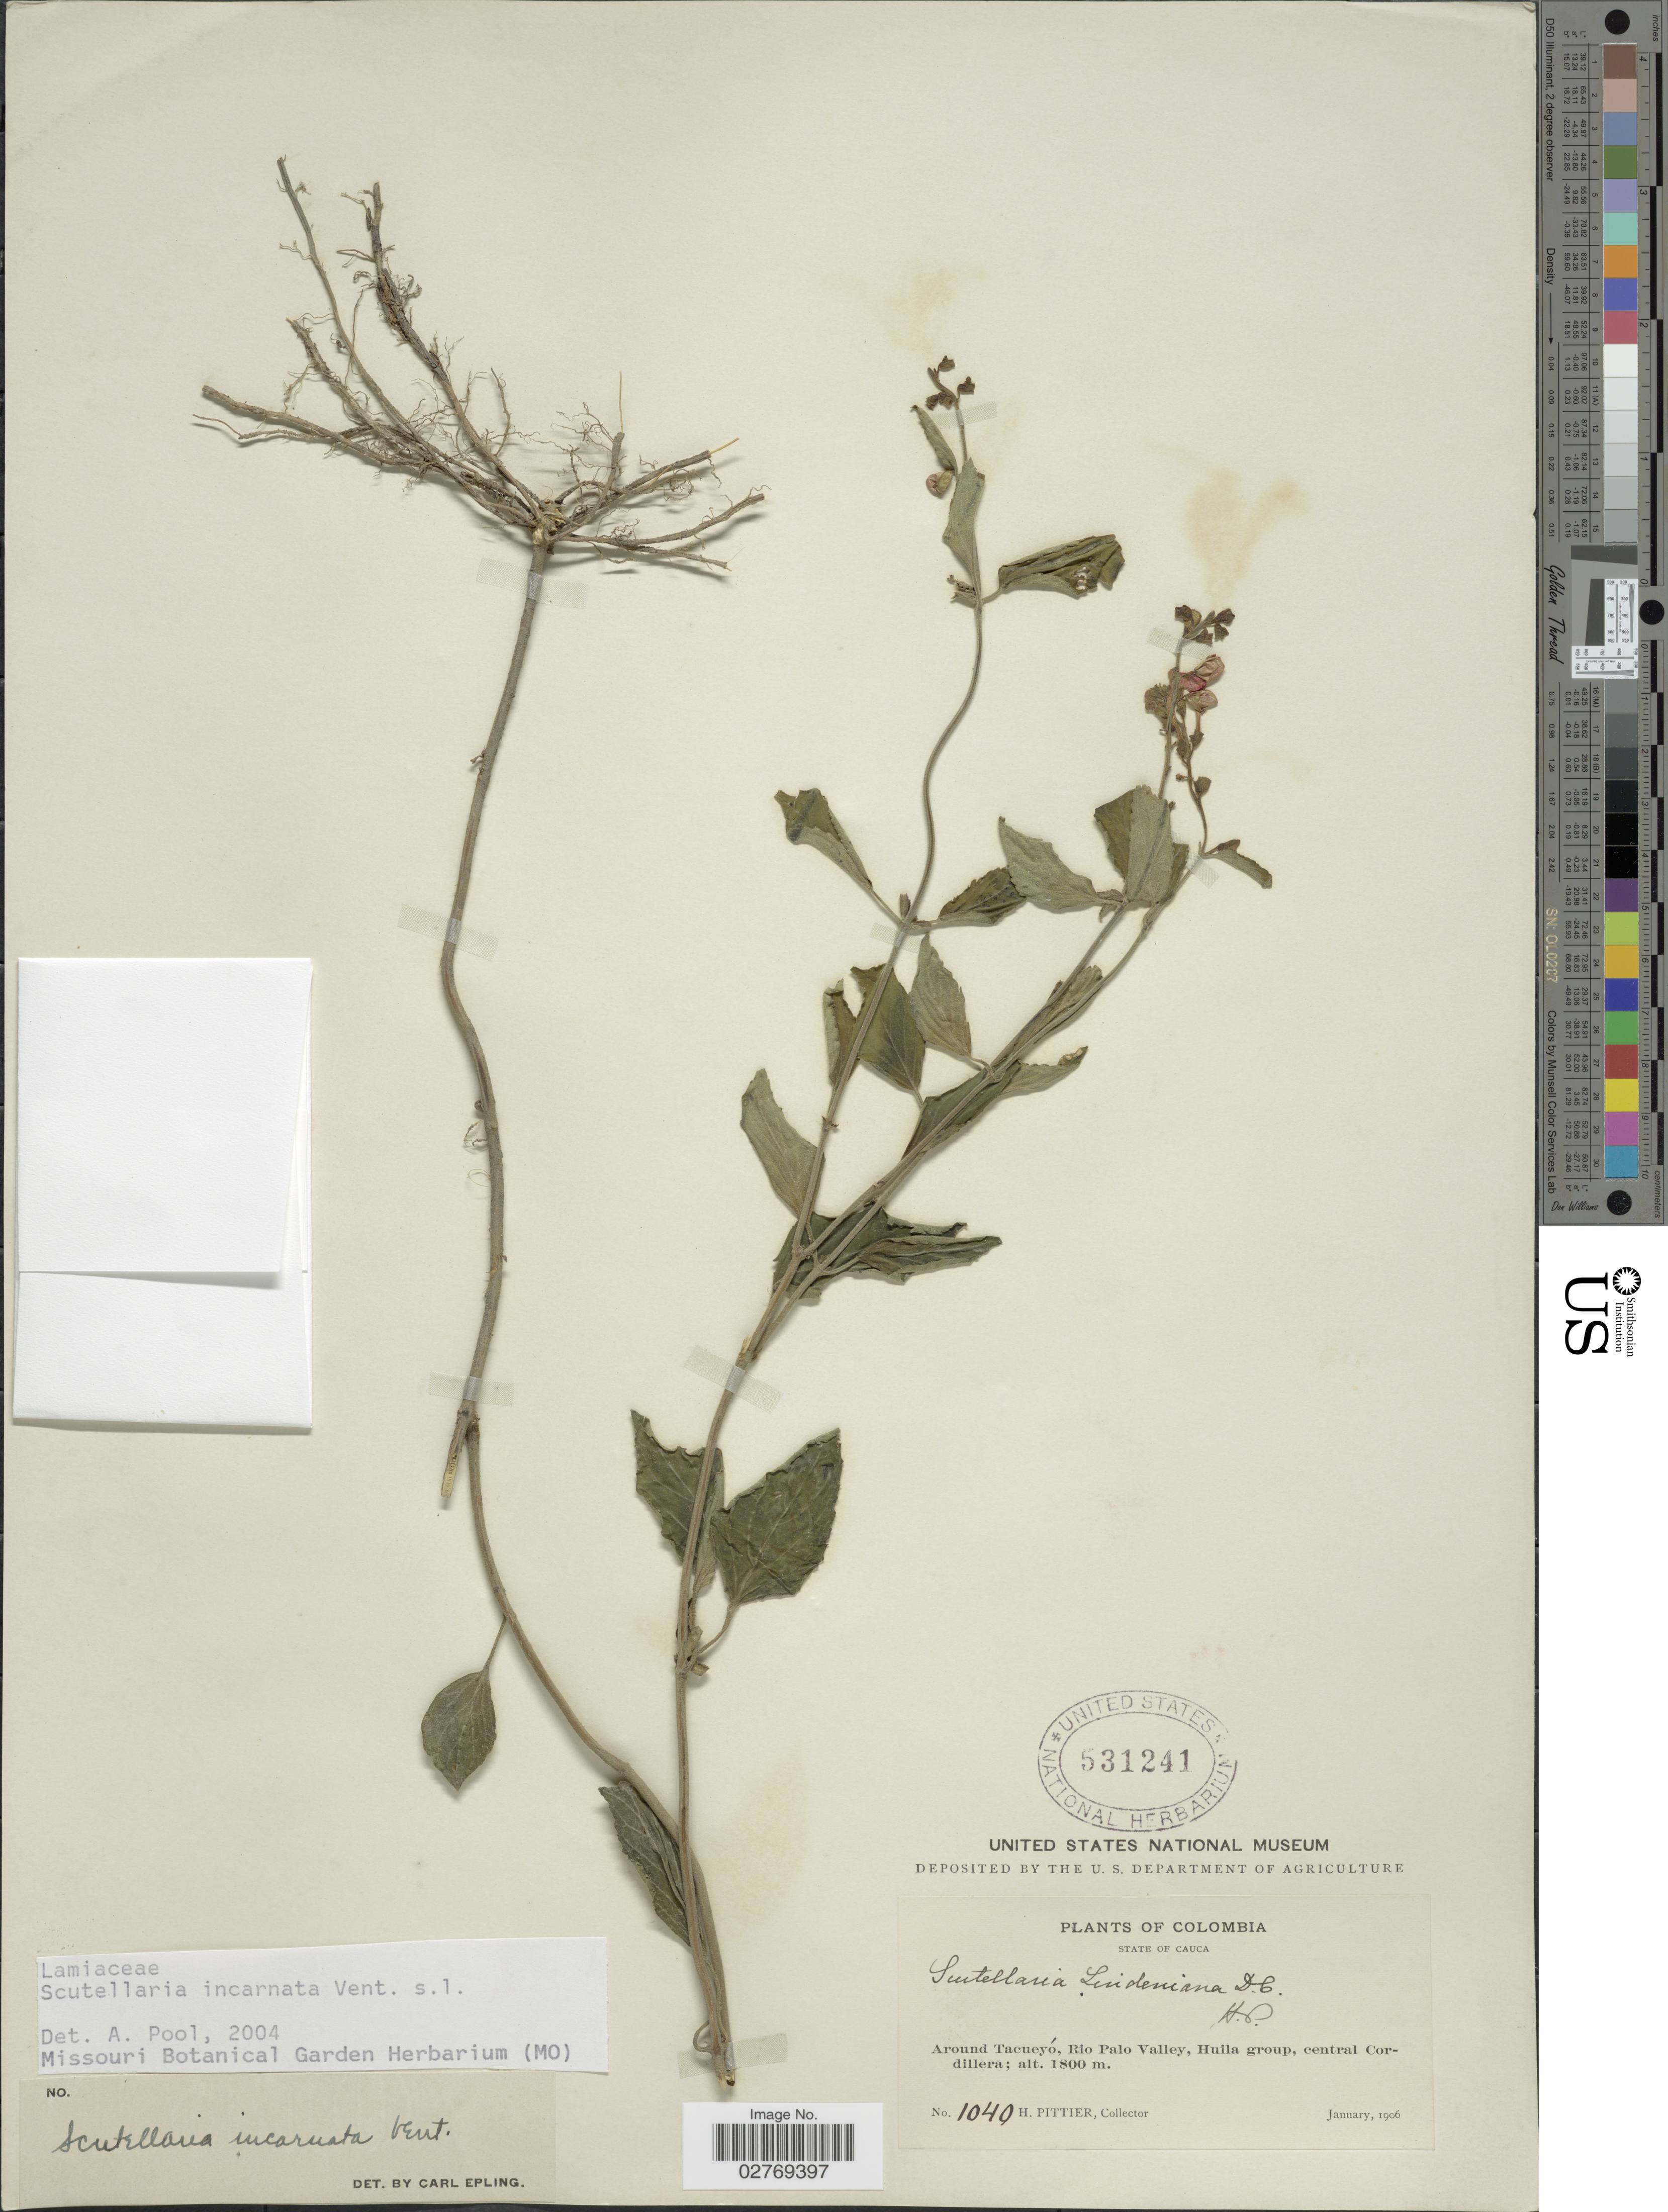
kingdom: Plantae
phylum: Tracheophyta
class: Magnoliopsida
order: Lamiales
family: Lamiaceae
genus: Scutellaria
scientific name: Scutellaria incarnata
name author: Vent.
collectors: H. F. Pittier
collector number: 1040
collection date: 1906-01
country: Colombia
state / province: Cauca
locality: Around Tacueyó, Rio Palo Valley, Huila group, central Cordillera.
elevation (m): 1800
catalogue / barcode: US 531241